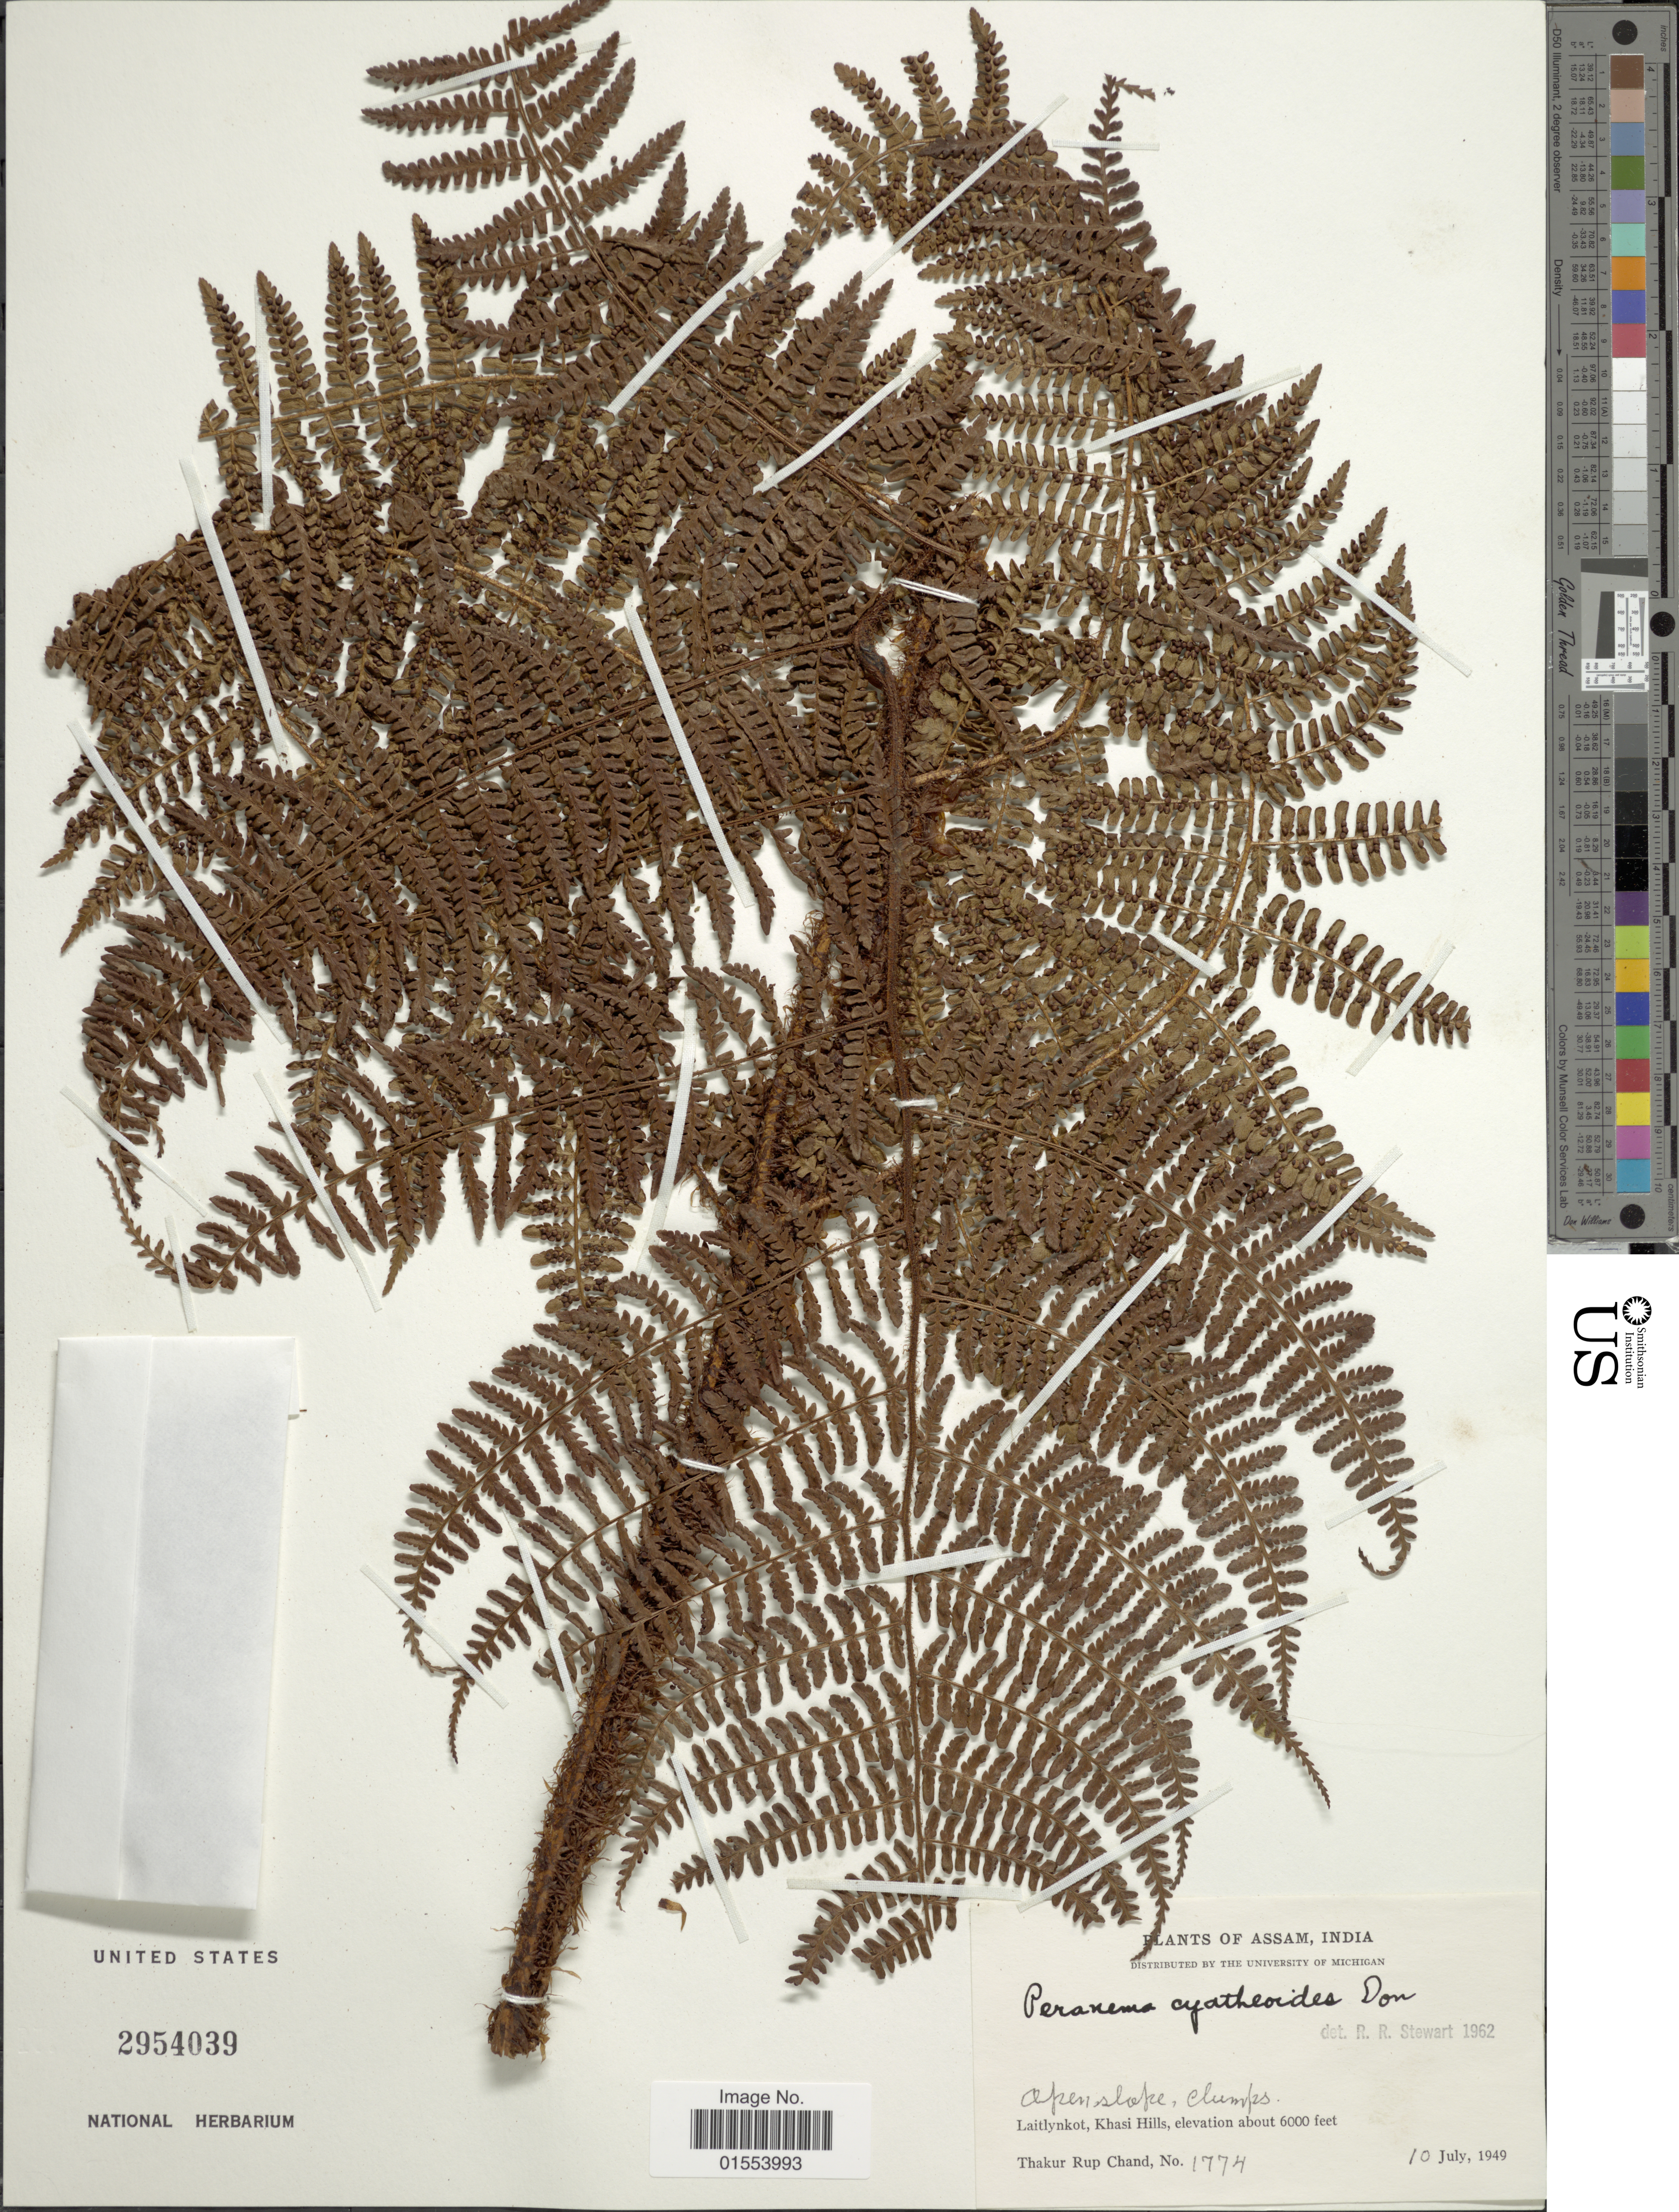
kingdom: Plantae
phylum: Tracheophyta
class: Polypodiopsida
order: Polypodiales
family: Dryopteridaceae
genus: Dryopteris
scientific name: Dryopteris cyatheoides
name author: (Kaulf.) Kuntze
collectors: T. R. Chand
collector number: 1774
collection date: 1949-07-10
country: India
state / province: Meghalaya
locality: Assam, India. Laitlynkot, Khasi Hills.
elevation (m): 1829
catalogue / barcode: US 2954039